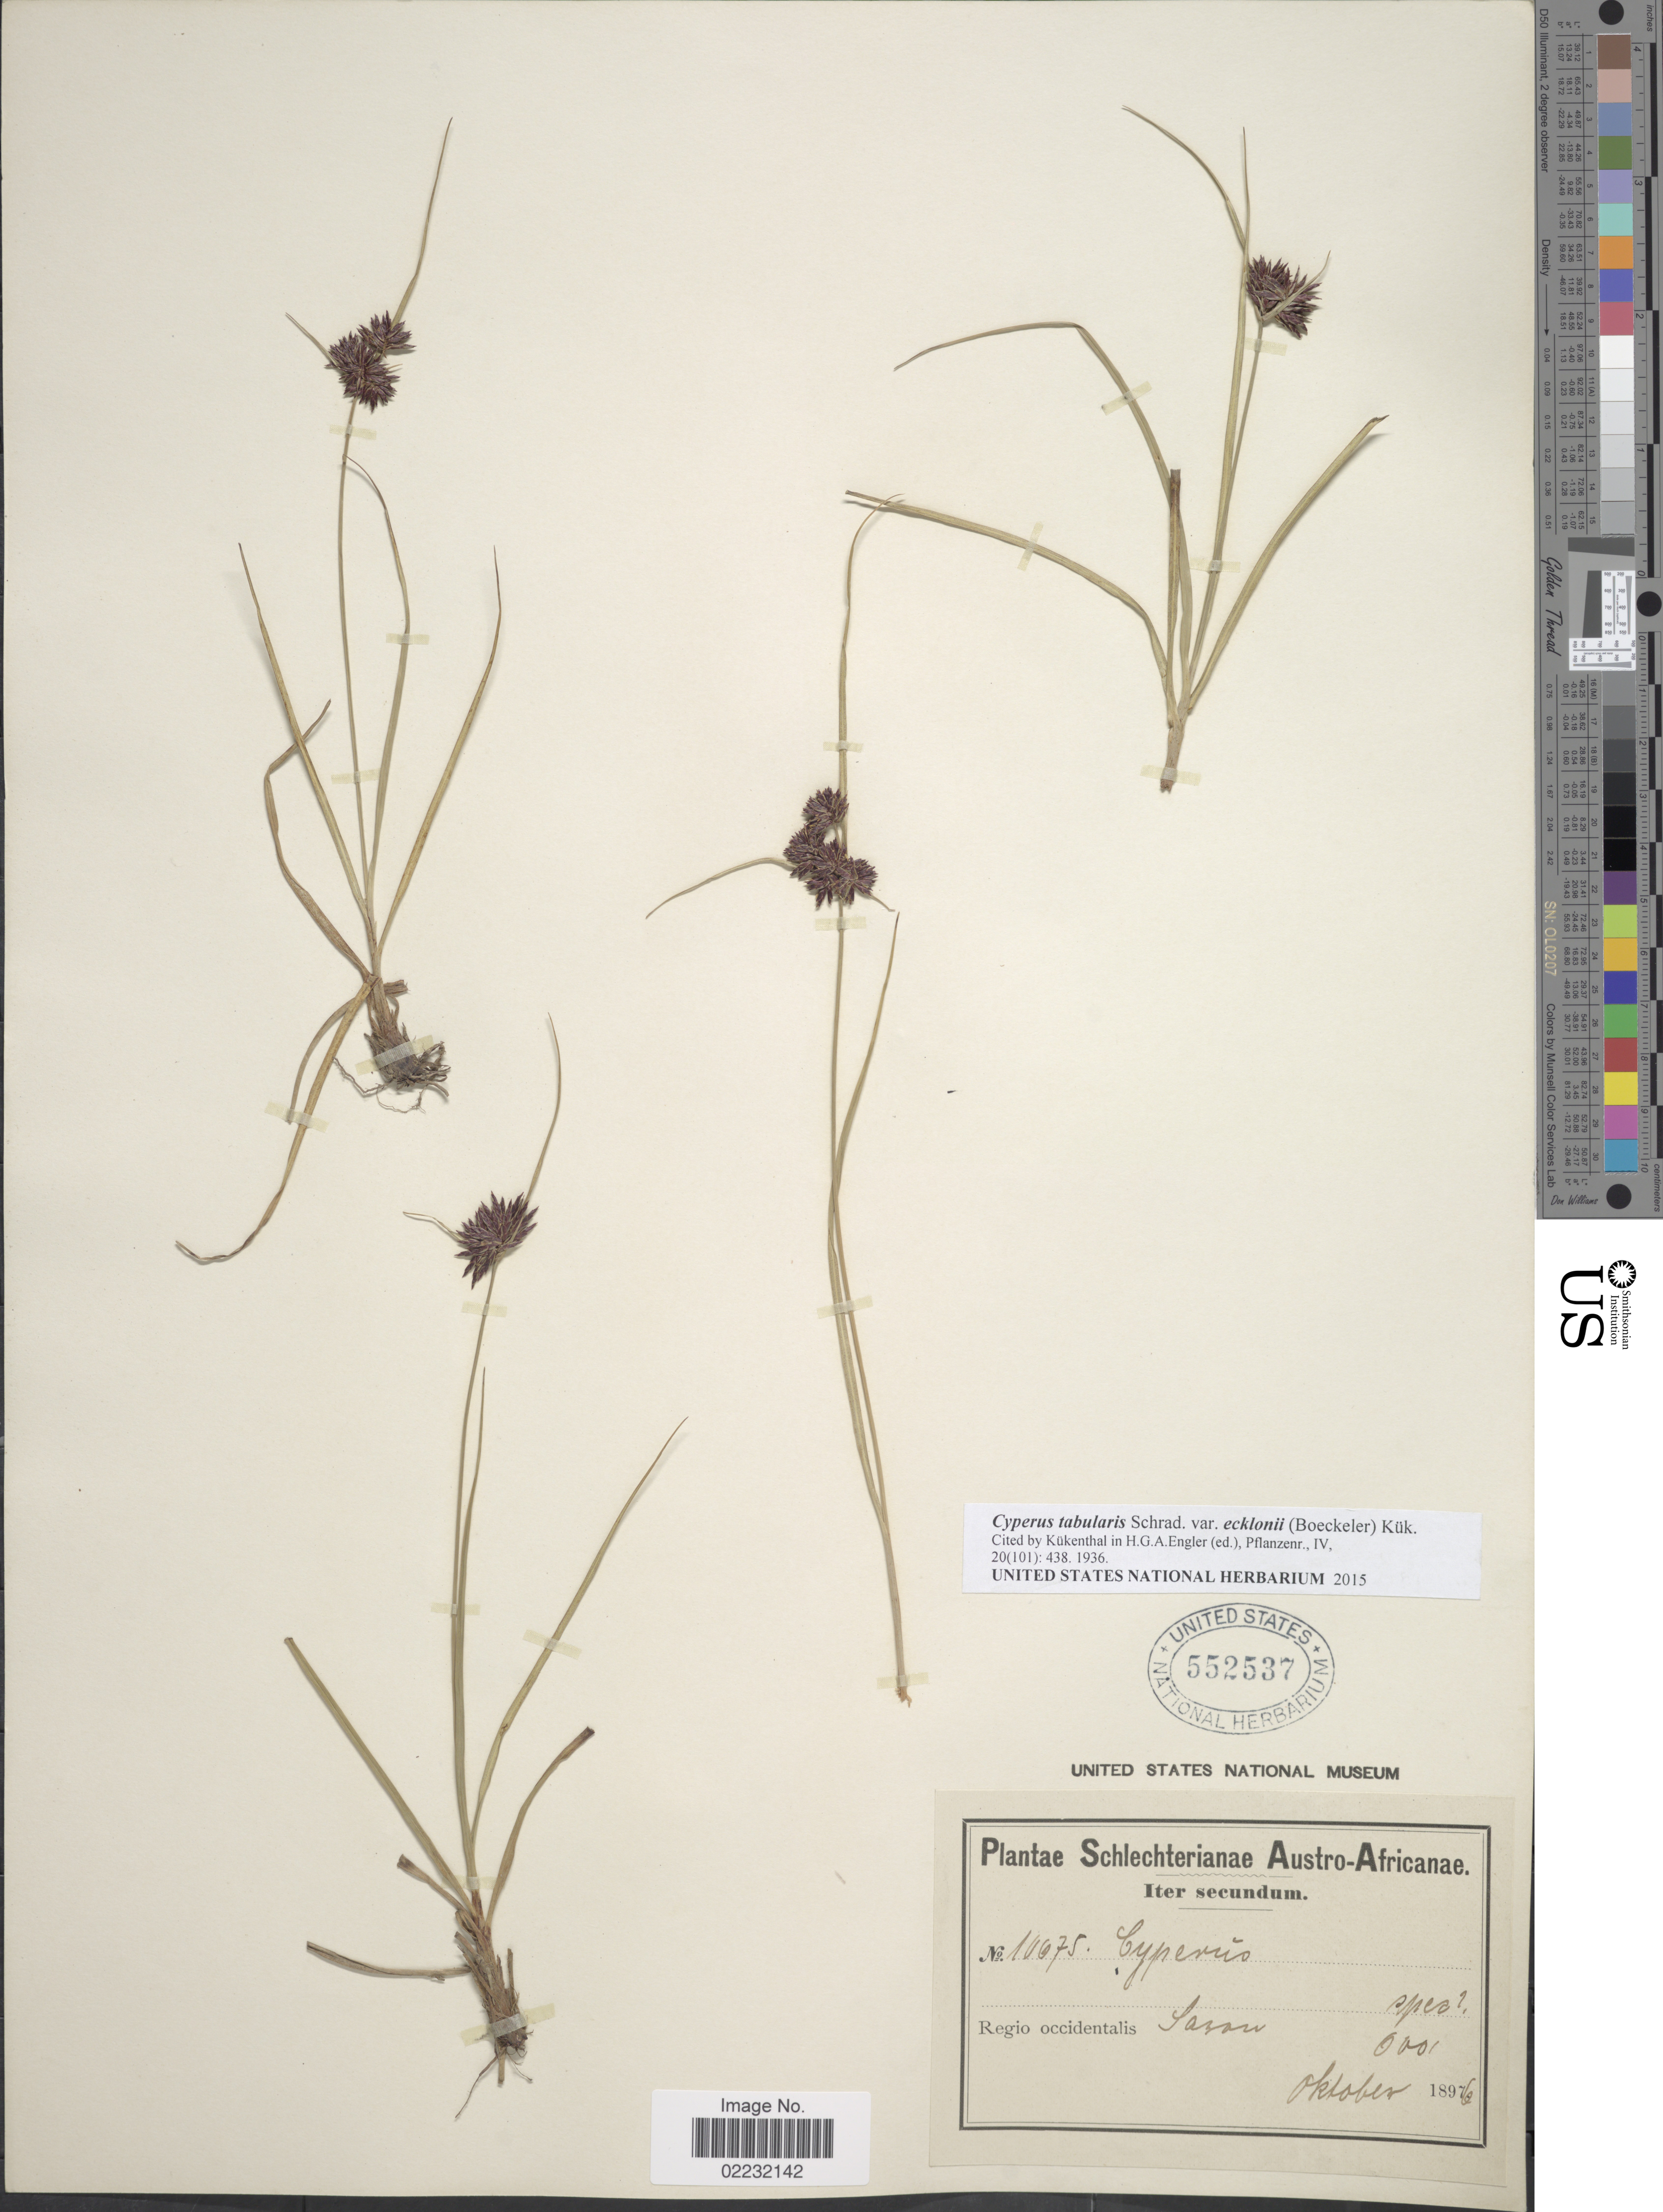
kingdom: Plantae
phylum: Tracheophyta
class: Liliopsida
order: Poales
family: Cyperaceae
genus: Cyperus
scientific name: Cyperus tabularis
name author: Schrad.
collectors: F. R. R. Schlechter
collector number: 10675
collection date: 1896-10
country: South Africa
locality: Austro-Africanae, Sazan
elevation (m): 183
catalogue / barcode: US 552537